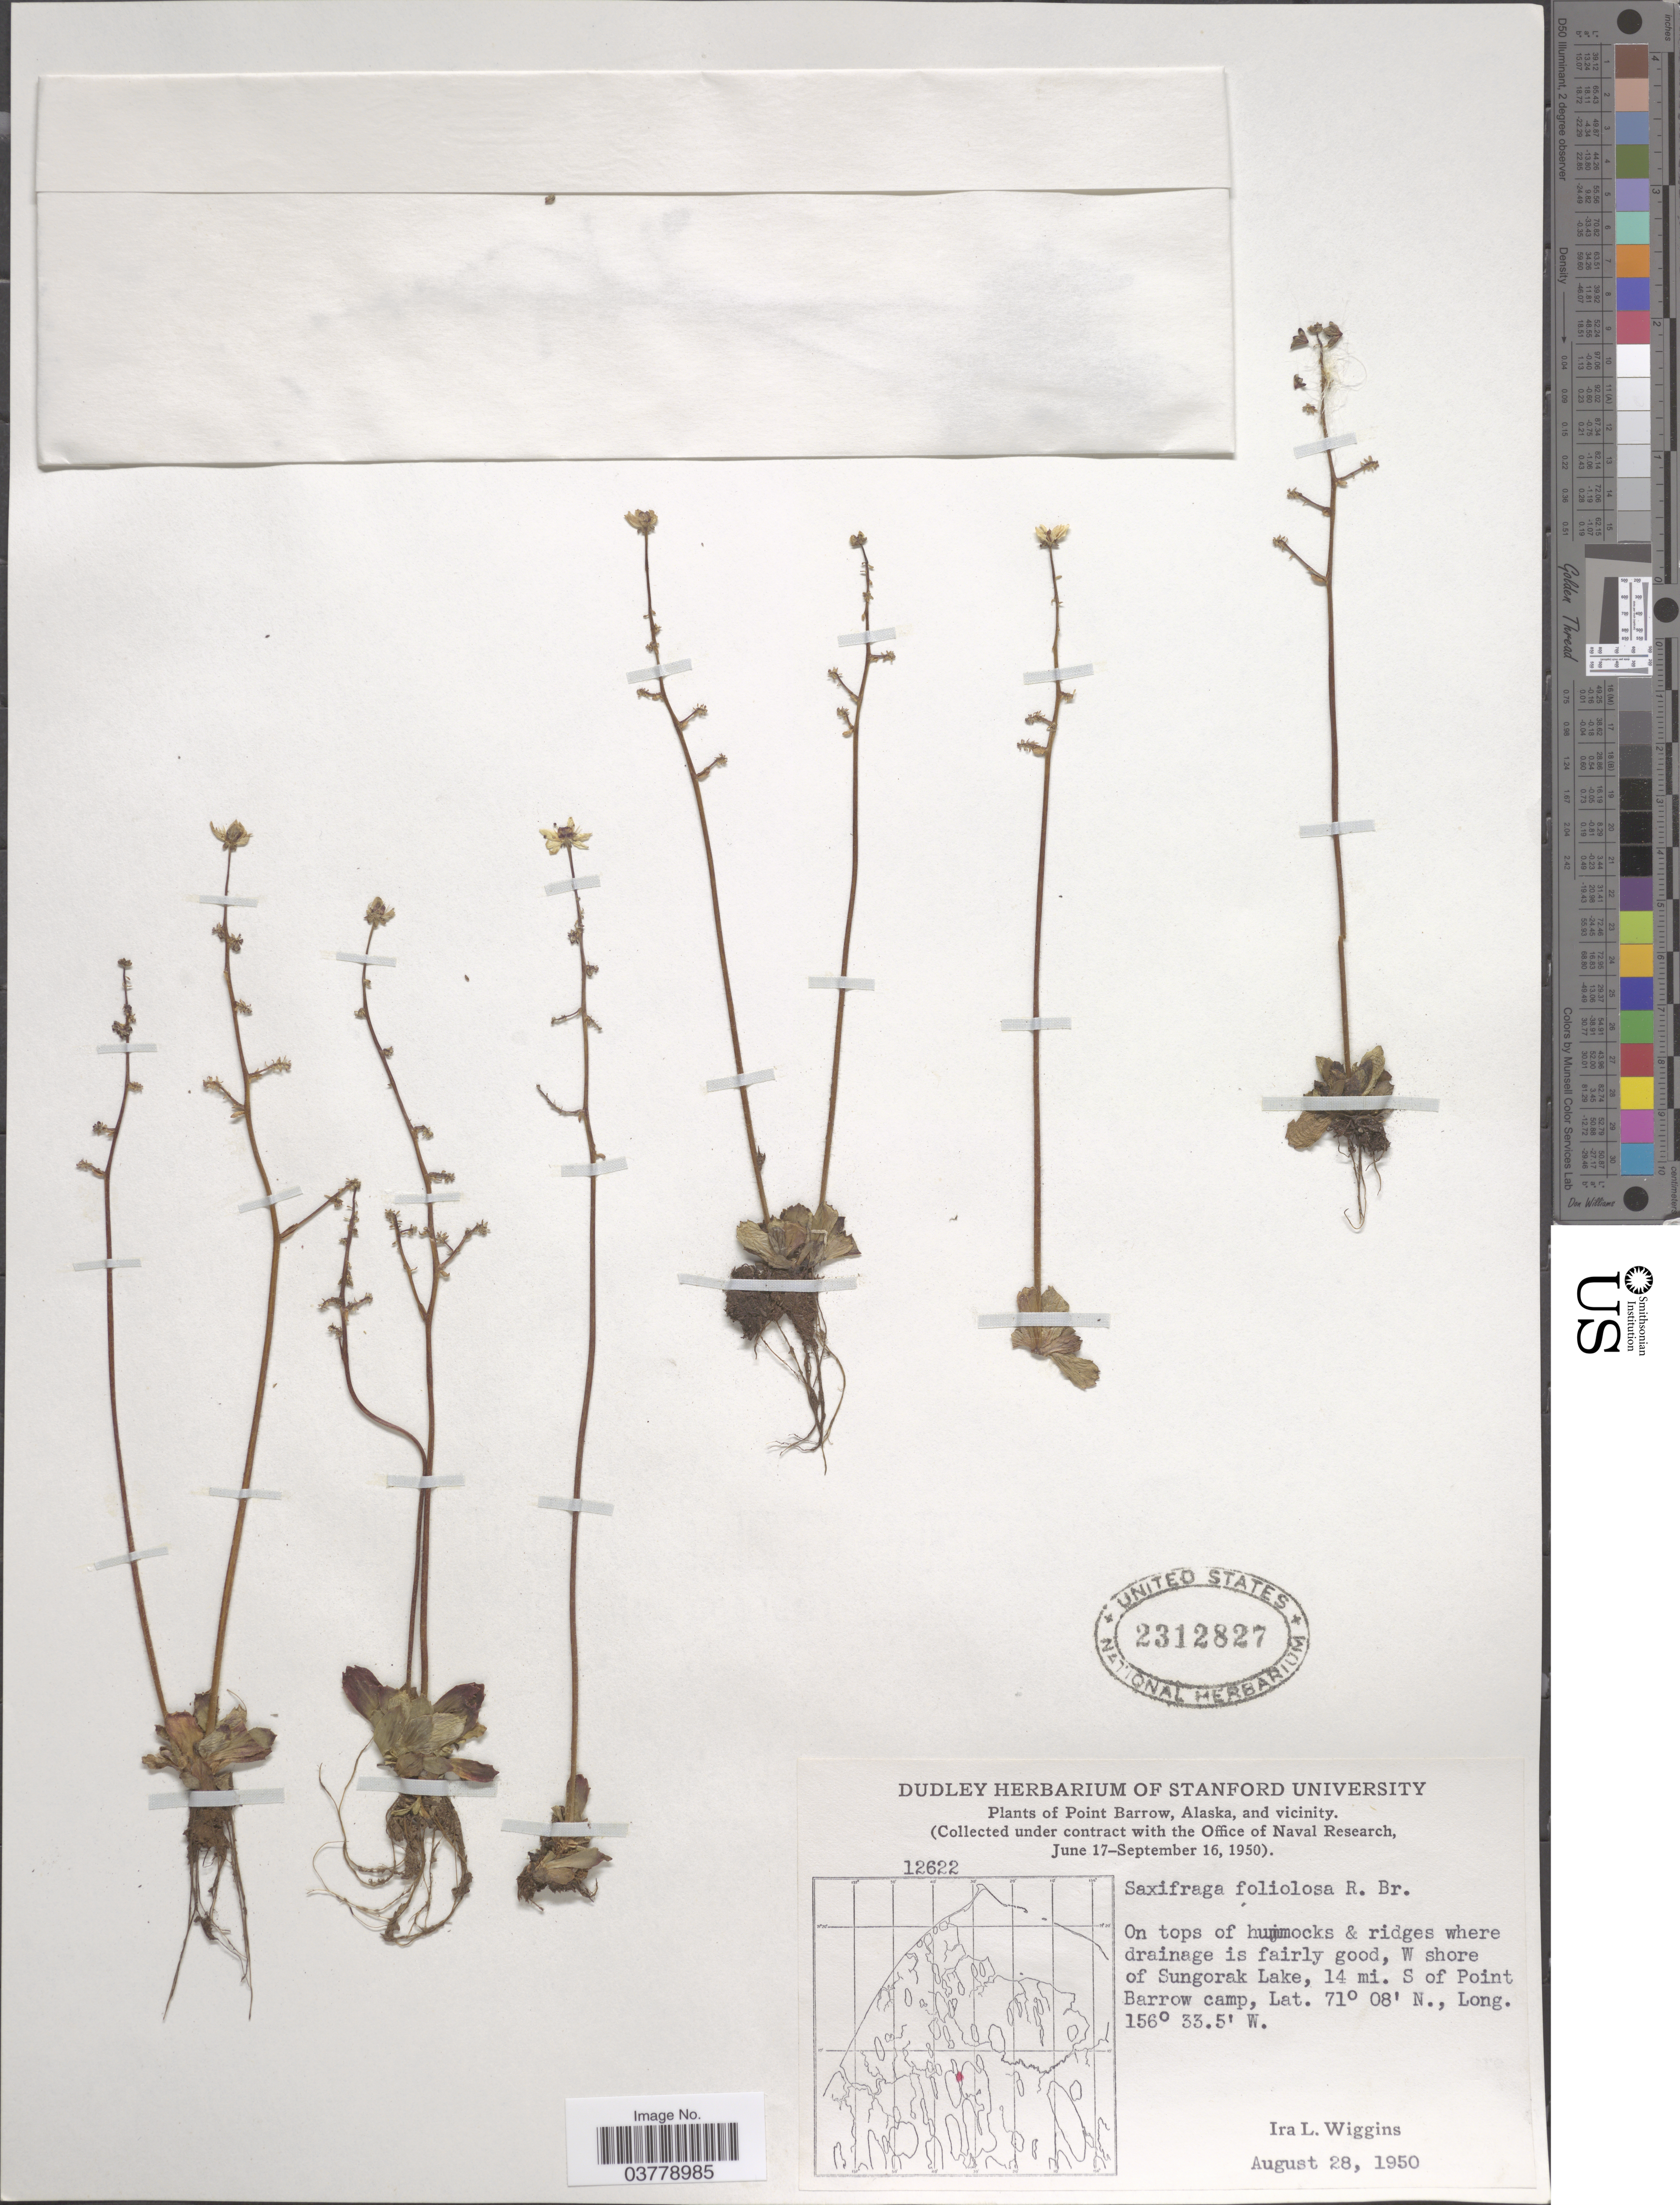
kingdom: Plantae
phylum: Tracheophyta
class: Magnoliopsida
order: Saxifragales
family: Saxifragaceae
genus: Micranthes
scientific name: Micranthes foliolosa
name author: (R. Br.) Gornall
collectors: I. L. Wiggins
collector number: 12622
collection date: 1950-08-28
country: United States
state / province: Alaska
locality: Poin Barrow, Alaska, and vicinity. W shore of Sungorak Lake, 14 mi. S of Point Barrow camp.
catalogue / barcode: US 2312827